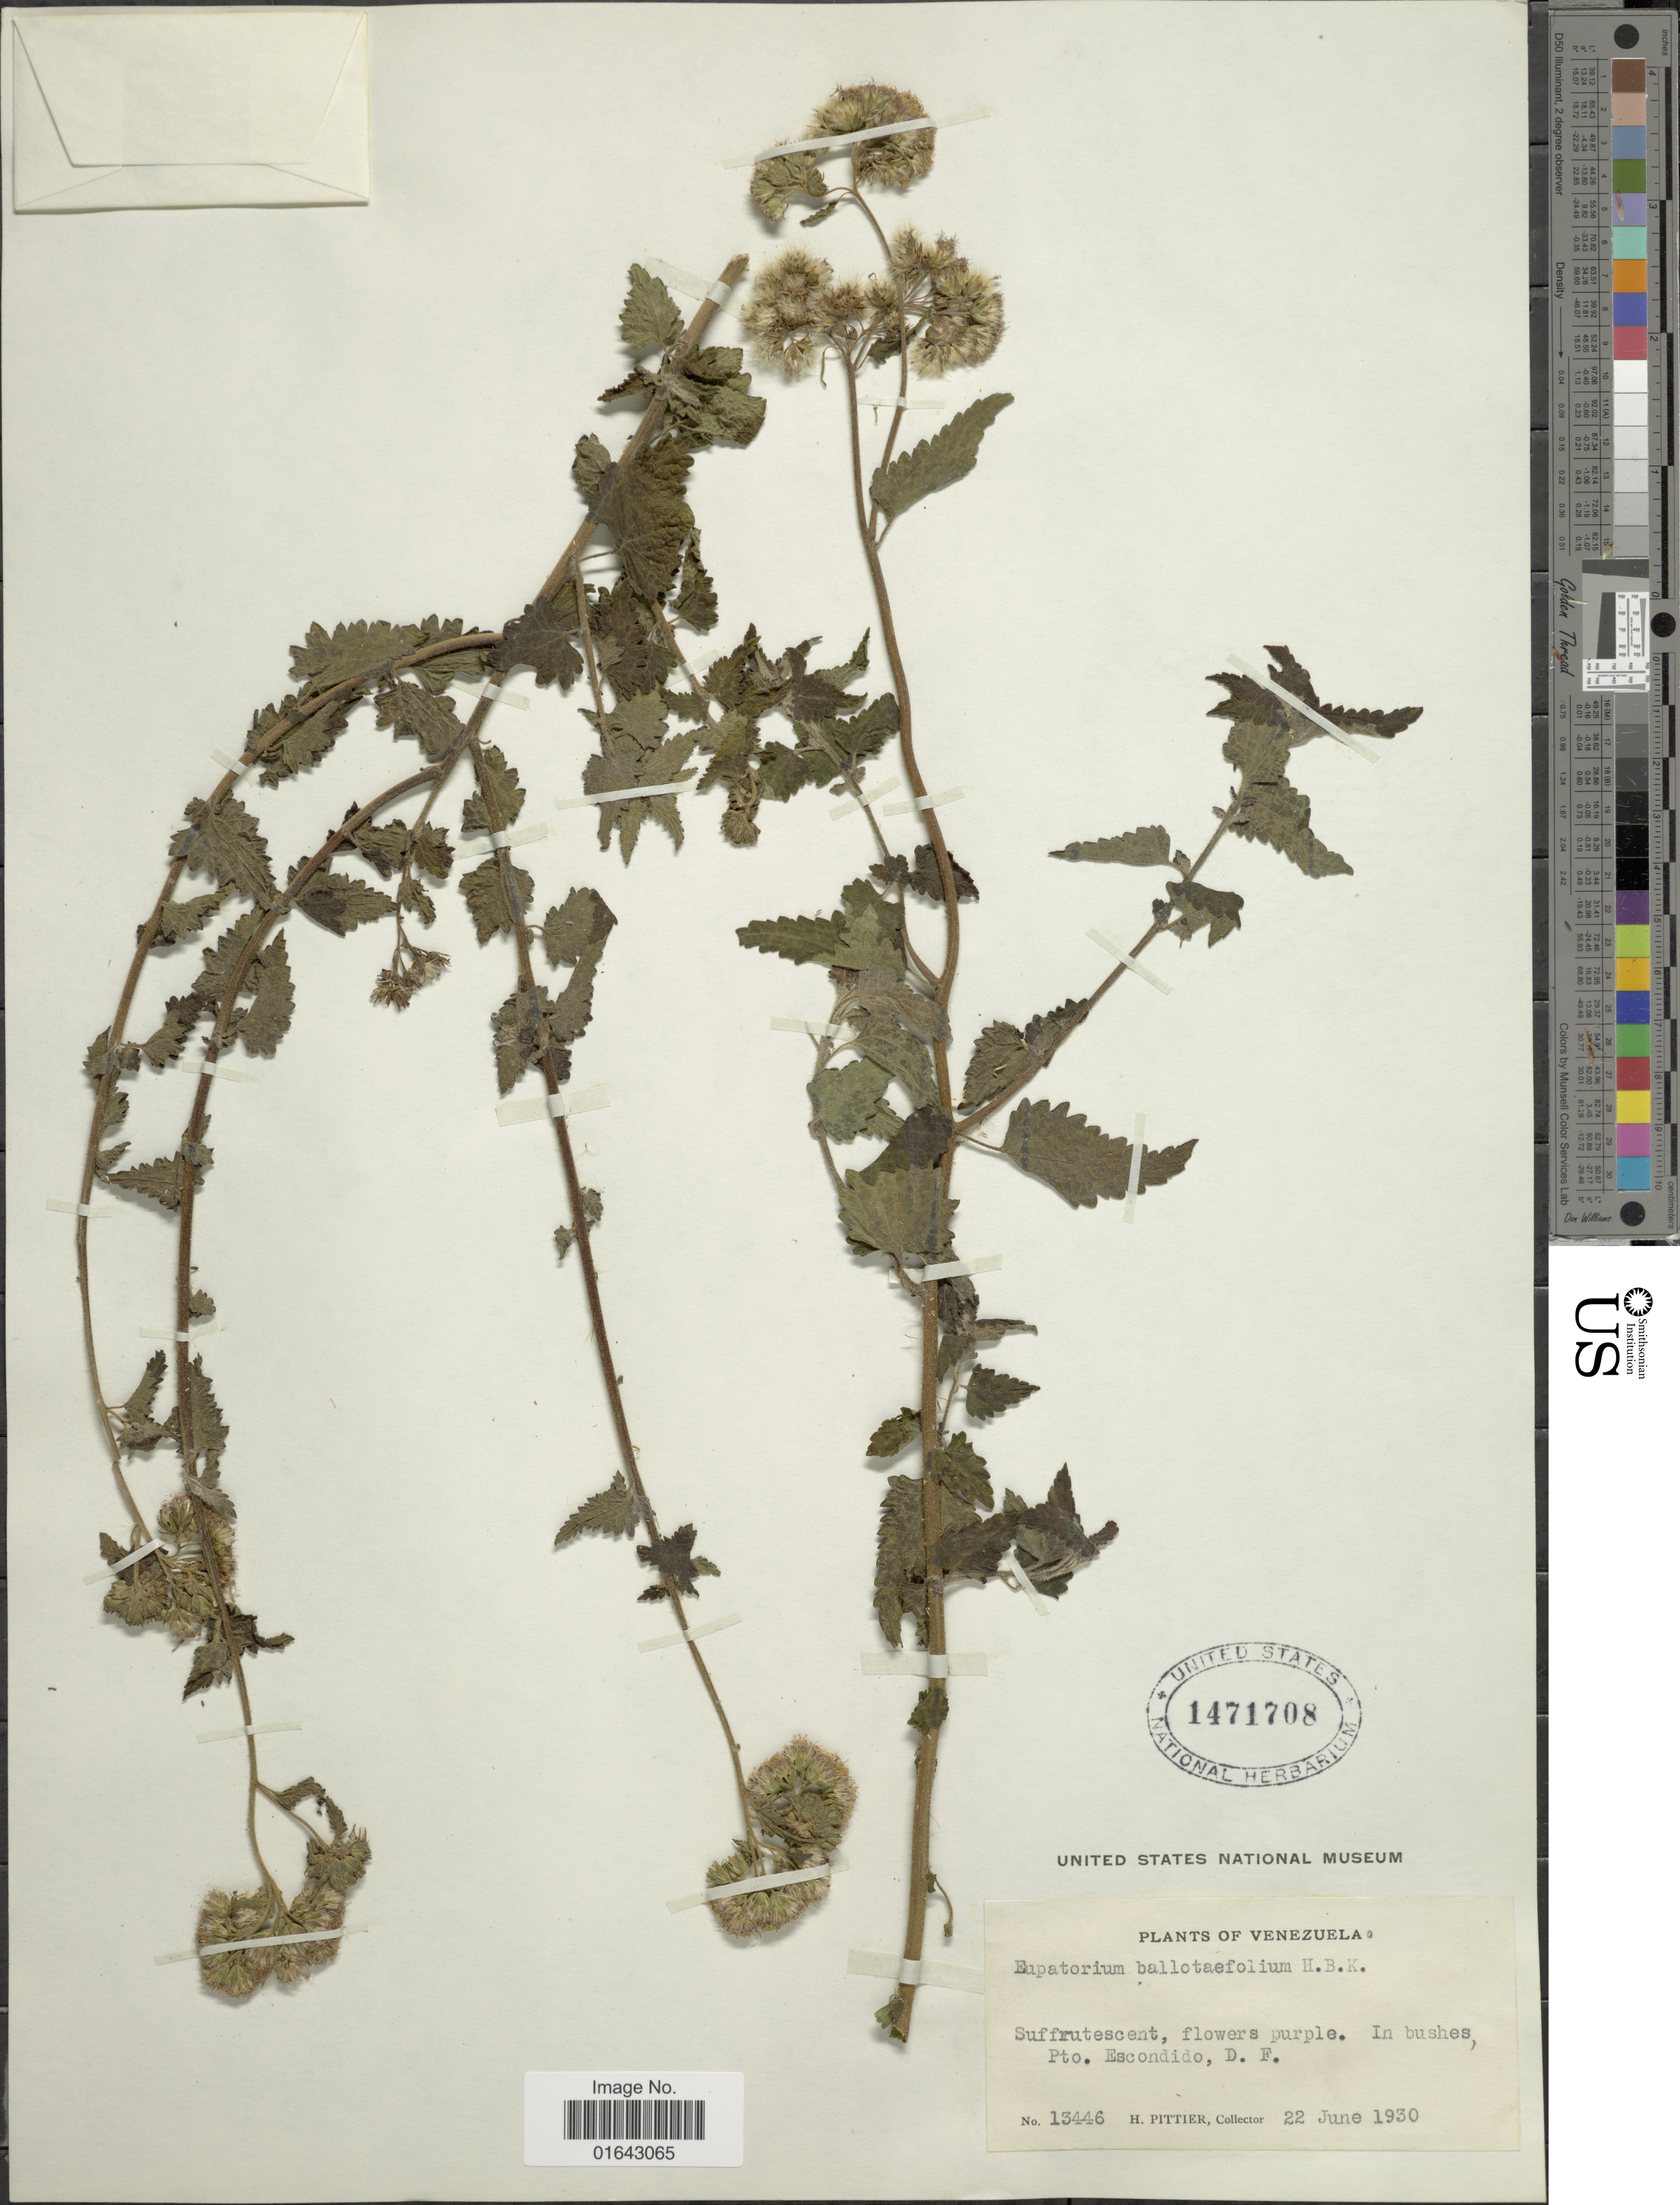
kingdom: Plantae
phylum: Tracheophyta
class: Magnoliopsida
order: Asterales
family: Asteraceae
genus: Conocliniopsis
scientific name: Conocliniopsis prasiifolia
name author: (DC.) R.M. King & H. Rob.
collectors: H. F. Pittier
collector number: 13446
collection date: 1930-06-22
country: Venezuela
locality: In bushes Pto. Escondido, D.F.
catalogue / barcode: US 1471708